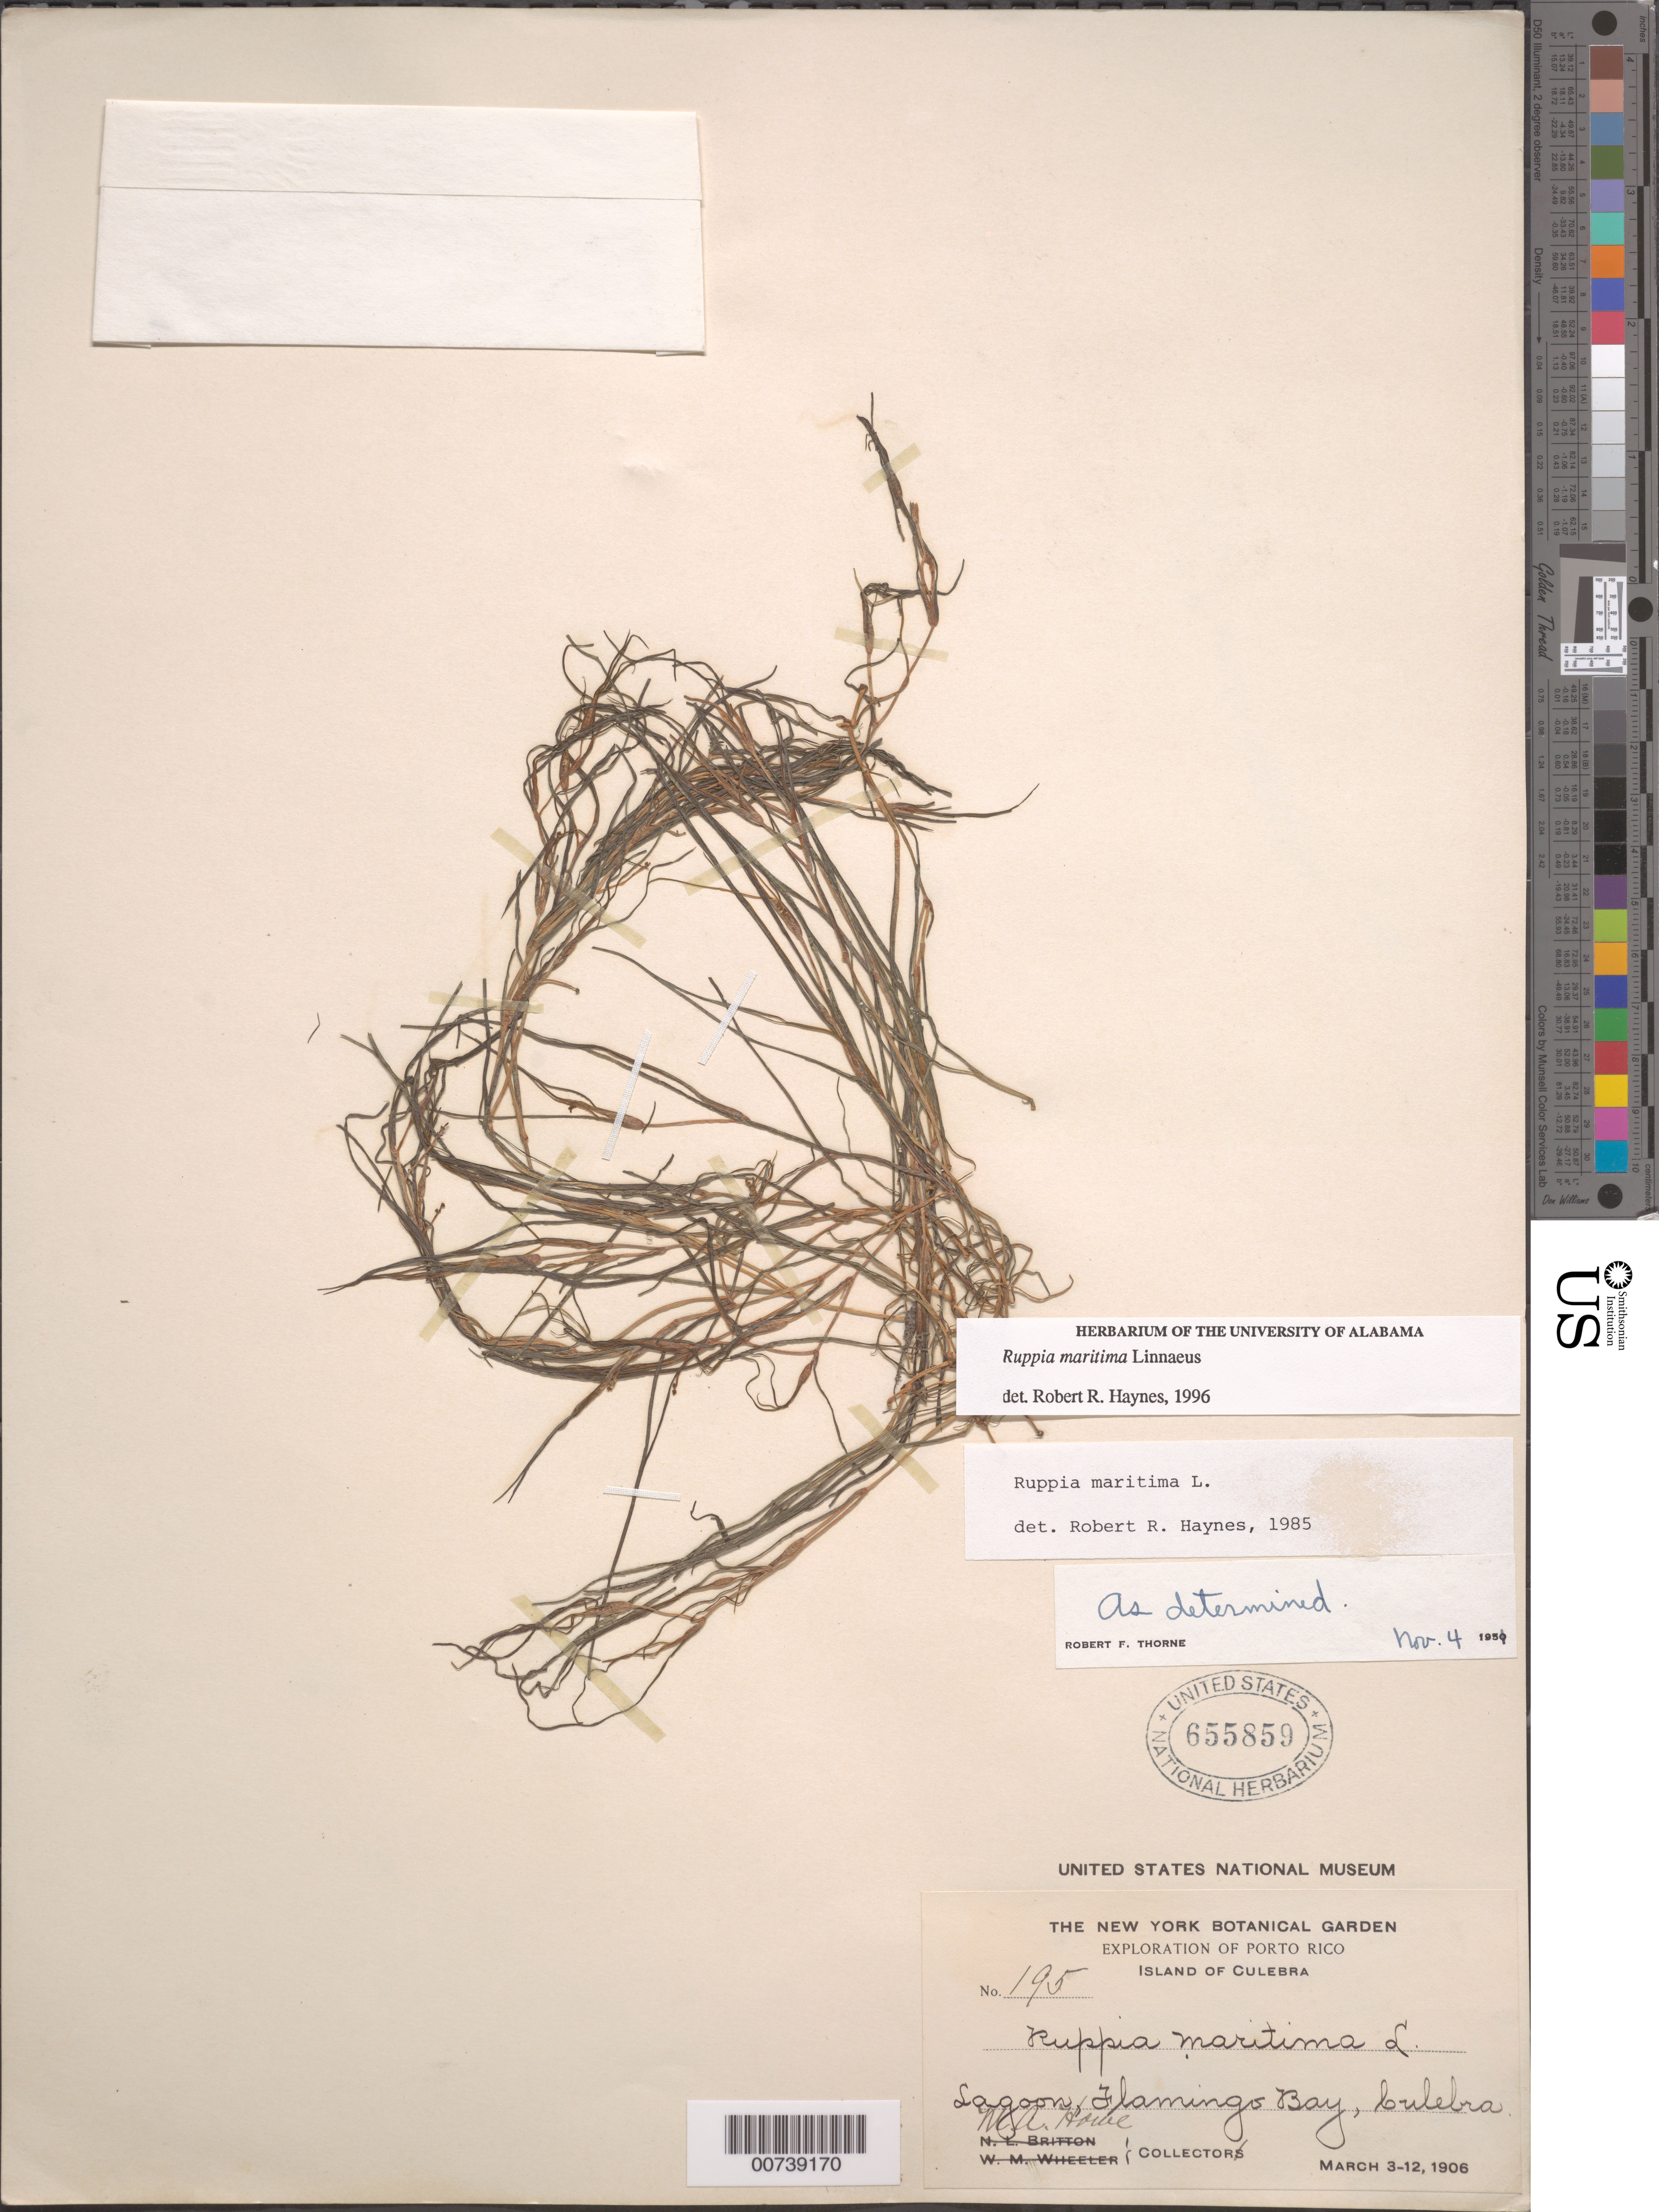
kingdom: Plantae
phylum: Tracheophyta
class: Liliopsida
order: Alismatales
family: Ruppiaceae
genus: Ruppia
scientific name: Ruppia maritima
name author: L.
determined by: Haynes, R. R.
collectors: M. A. Howe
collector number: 195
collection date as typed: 03 Mar 1906 to 12 Mar 1906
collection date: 1906-03-03/1906-03-12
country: Puerto Rico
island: Culebra I.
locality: Flamingo Bay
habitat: Lagoon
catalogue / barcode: US 655859